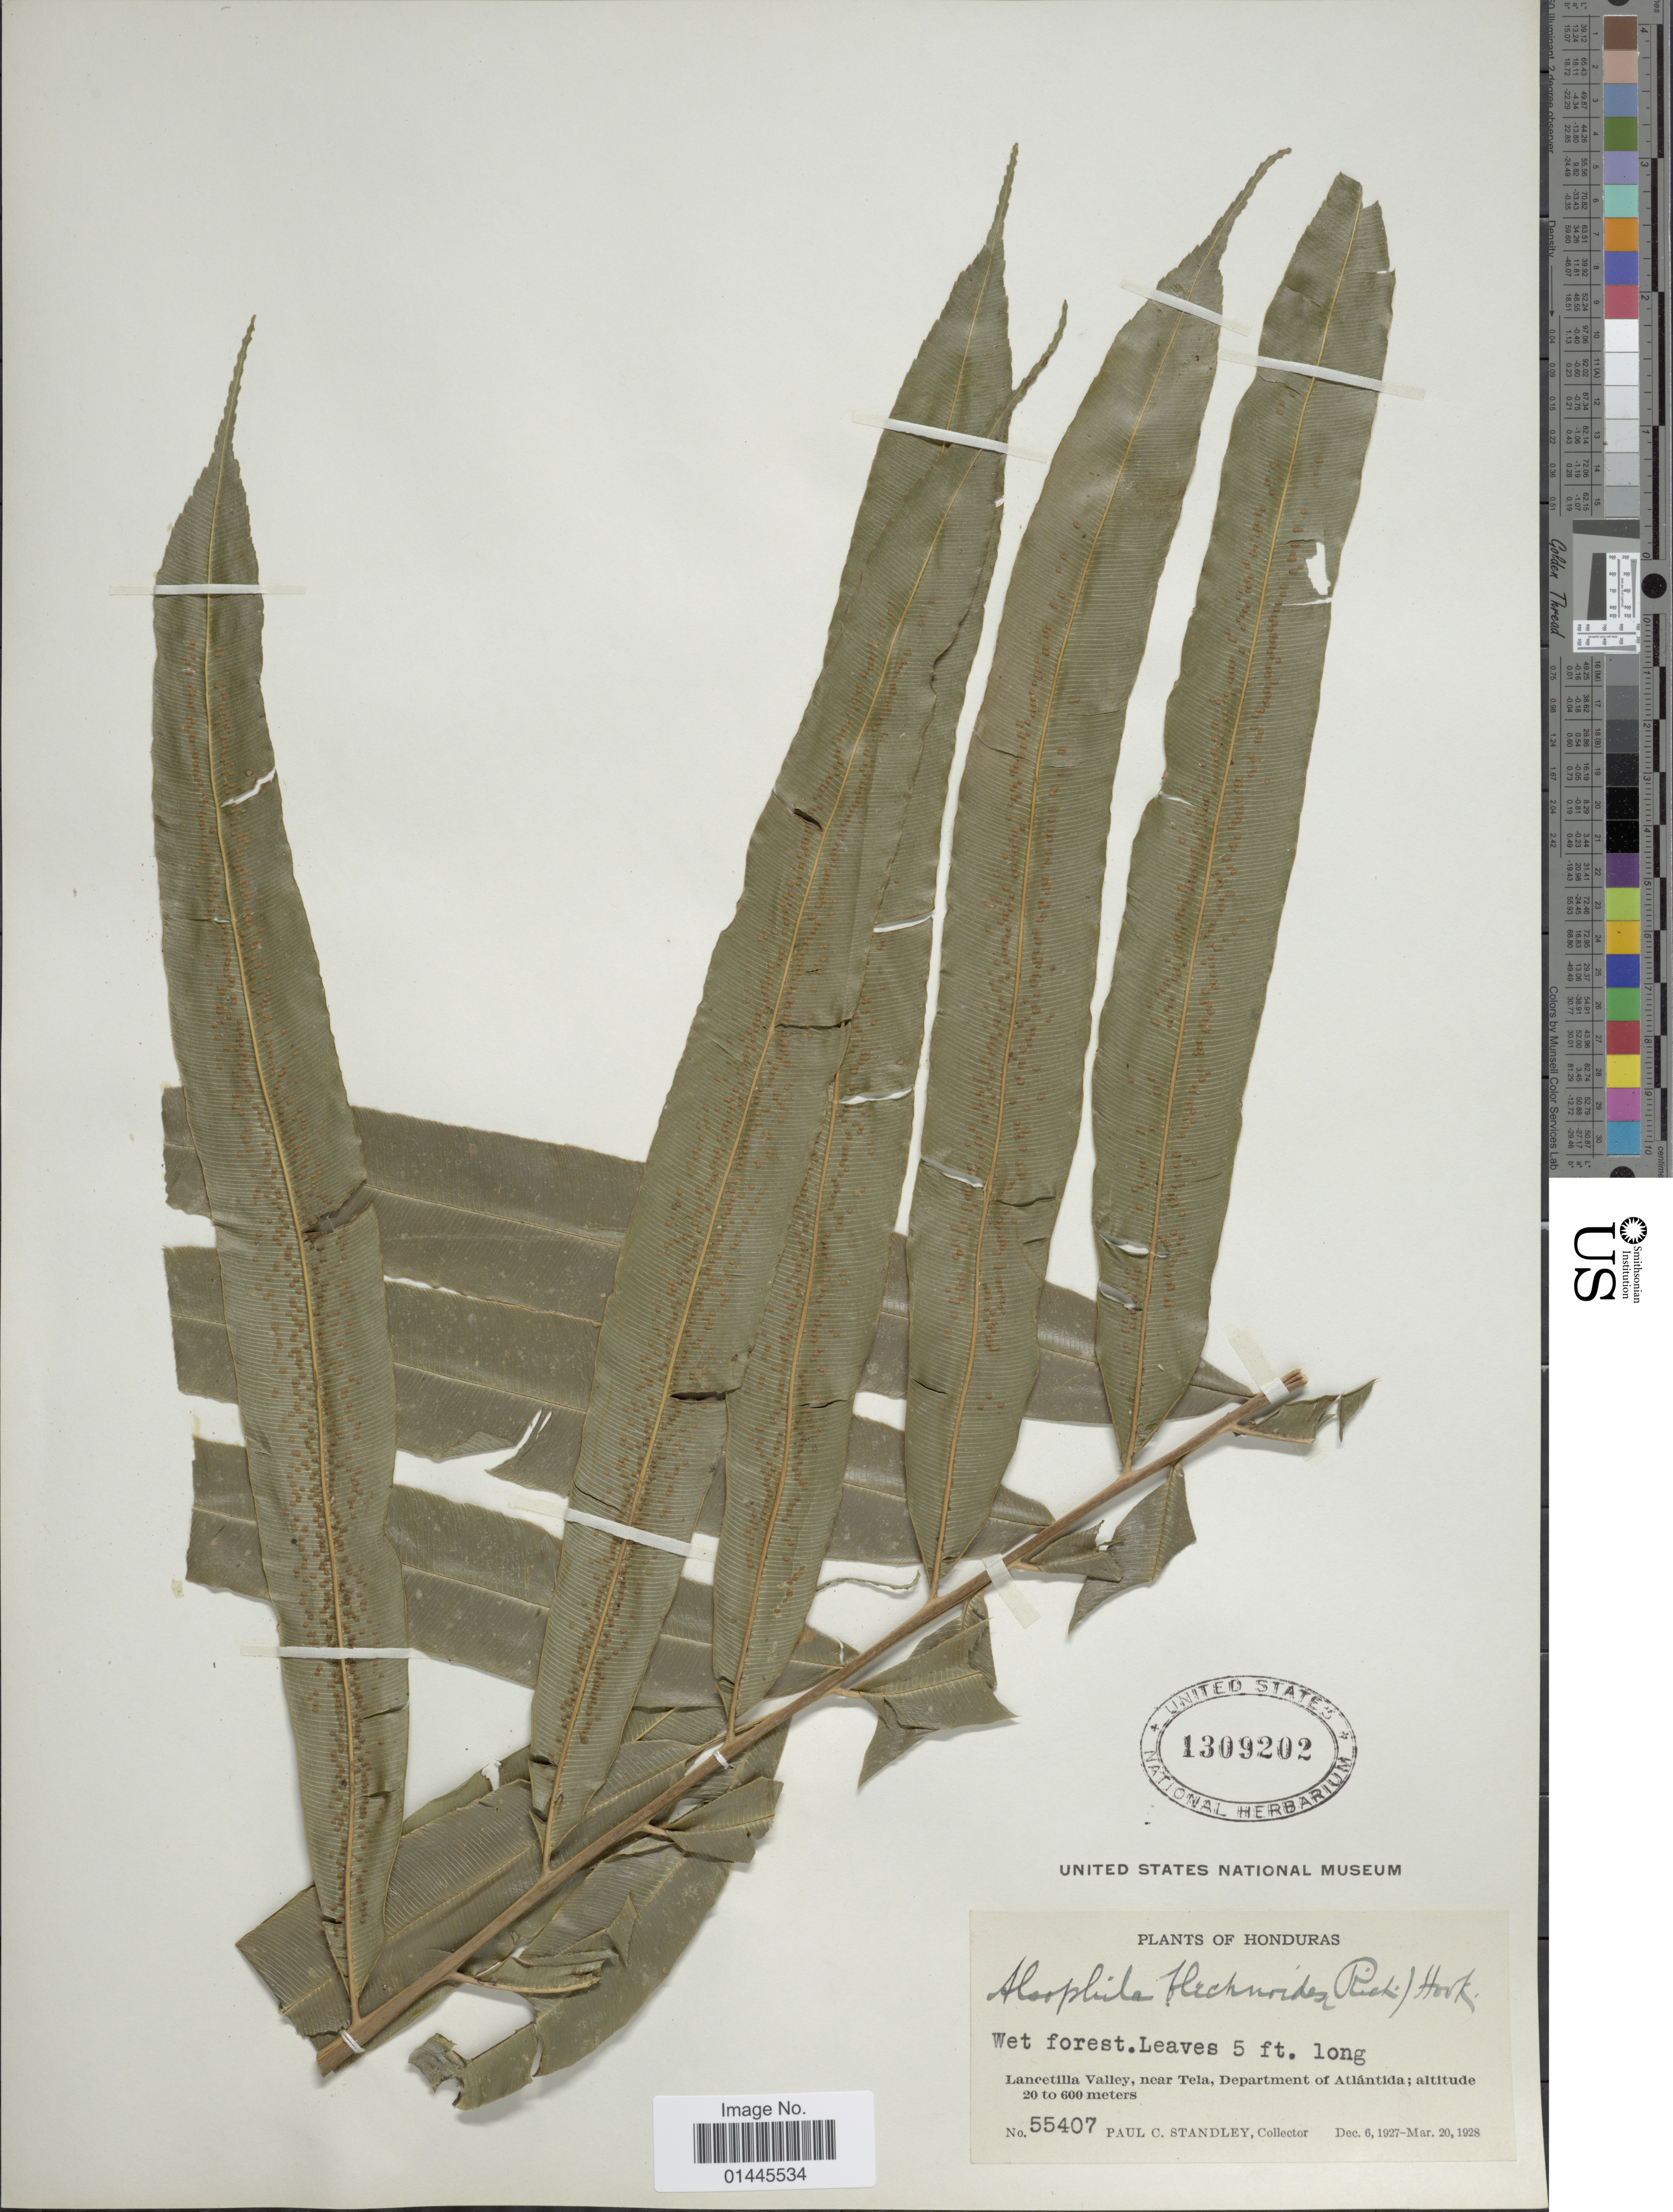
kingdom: Plantae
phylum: Tracheophyta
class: Polypodiopsida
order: Cyatheales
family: Metaxyaceae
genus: Metaxya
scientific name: Metaxya rostrata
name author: (Kunth) C. Presl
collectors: P. C. Standley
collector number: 55409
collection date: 1927-12-06/1928-03-20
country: Honduras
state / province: Atlántida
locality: Lancetilla Valley, near Tela.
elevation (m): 20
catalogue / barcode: US 1309202